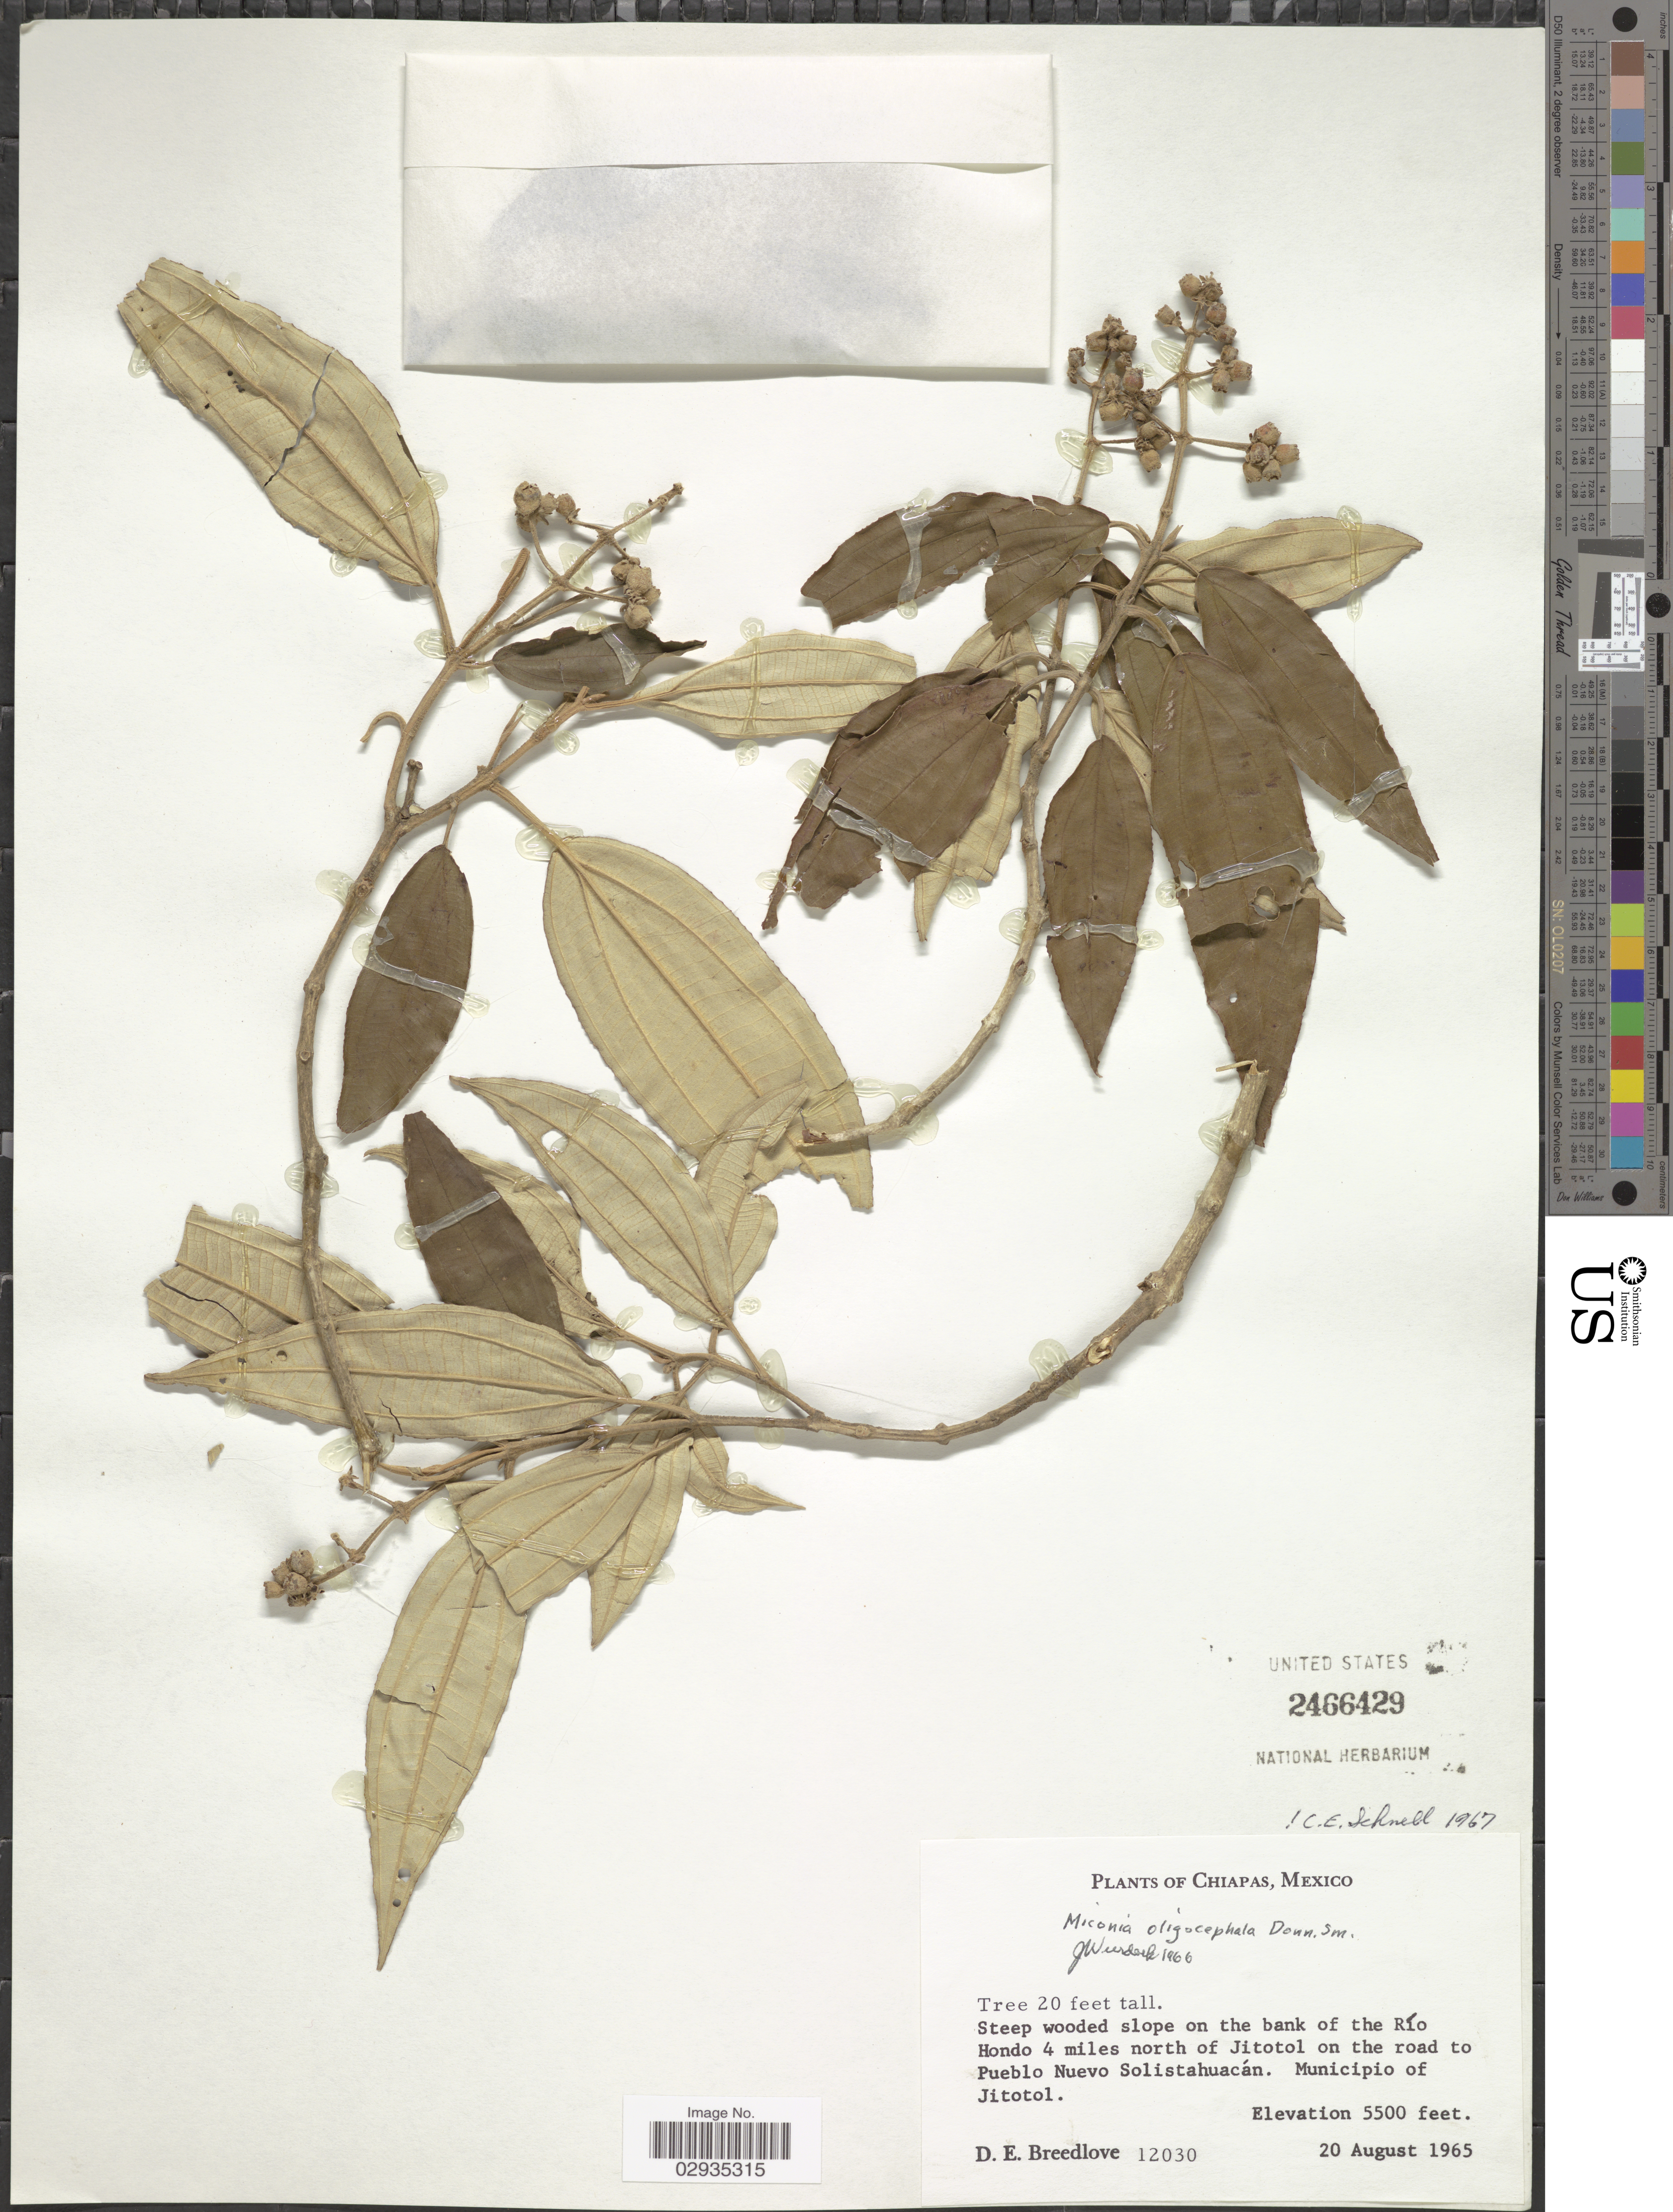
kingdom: Plantae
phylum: Tracheophyta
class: Magnoliopsida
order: Myrtales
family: Melastomataceae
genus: Miconia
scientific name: Miconia oligocephala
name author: Donn. Sm.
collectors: D. E. Breedlove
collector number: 12030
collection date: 1965-08-20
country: Mexico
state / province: Chiapas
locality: Steep wooded slope on the bank of the Río Hondo 4 miles north of Jitotol on the road to Pueblo Nuevo Solistahuacán, Municipio of Jitotol.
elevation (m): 1676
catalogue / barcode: US 2466429